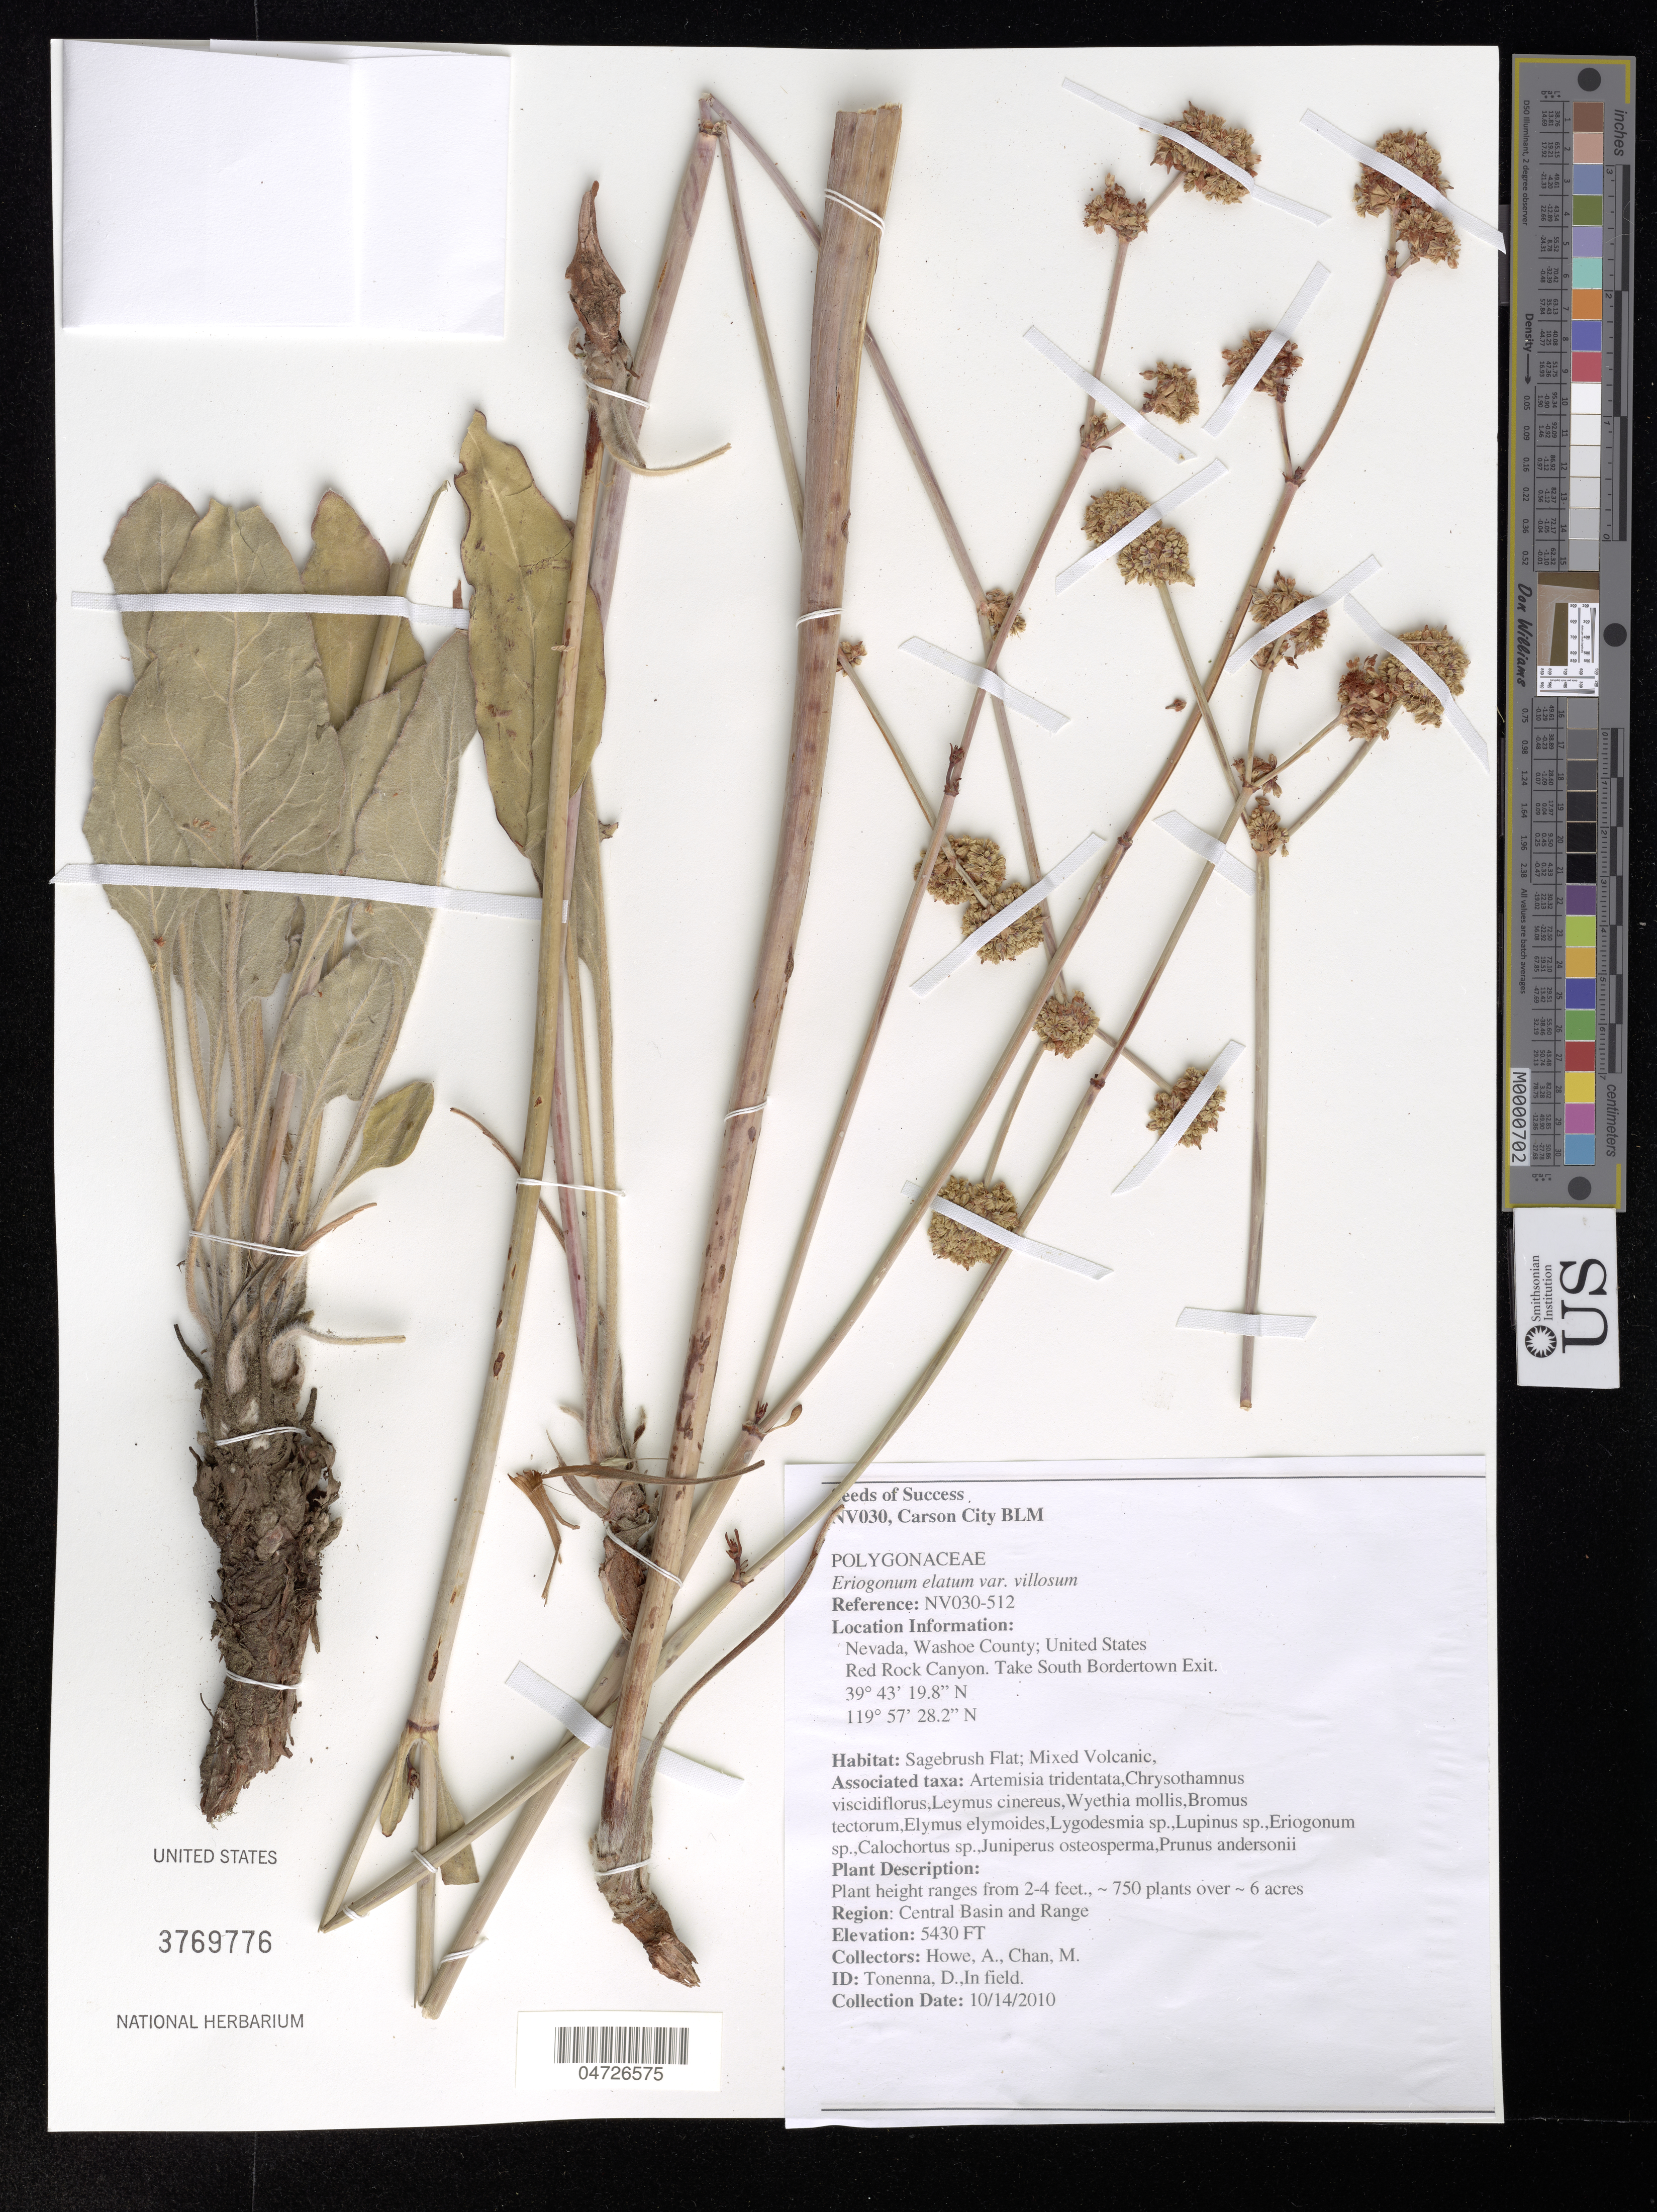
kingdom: Plantae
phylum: Tracheophyta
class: Magnoliopsida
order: Caryophyllales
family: Polygonaceae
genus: Eriogonum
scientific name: Eriogonum elatum var. villosum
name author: Jeps.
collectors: A. Howe & M. Chan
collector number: NV030-512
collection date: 2010-10-14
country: United States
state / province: Nevada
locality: Washoe County. Red Rock Canyon. Take South Bordertown Exit.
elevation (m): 1655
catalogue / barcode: US 3769776